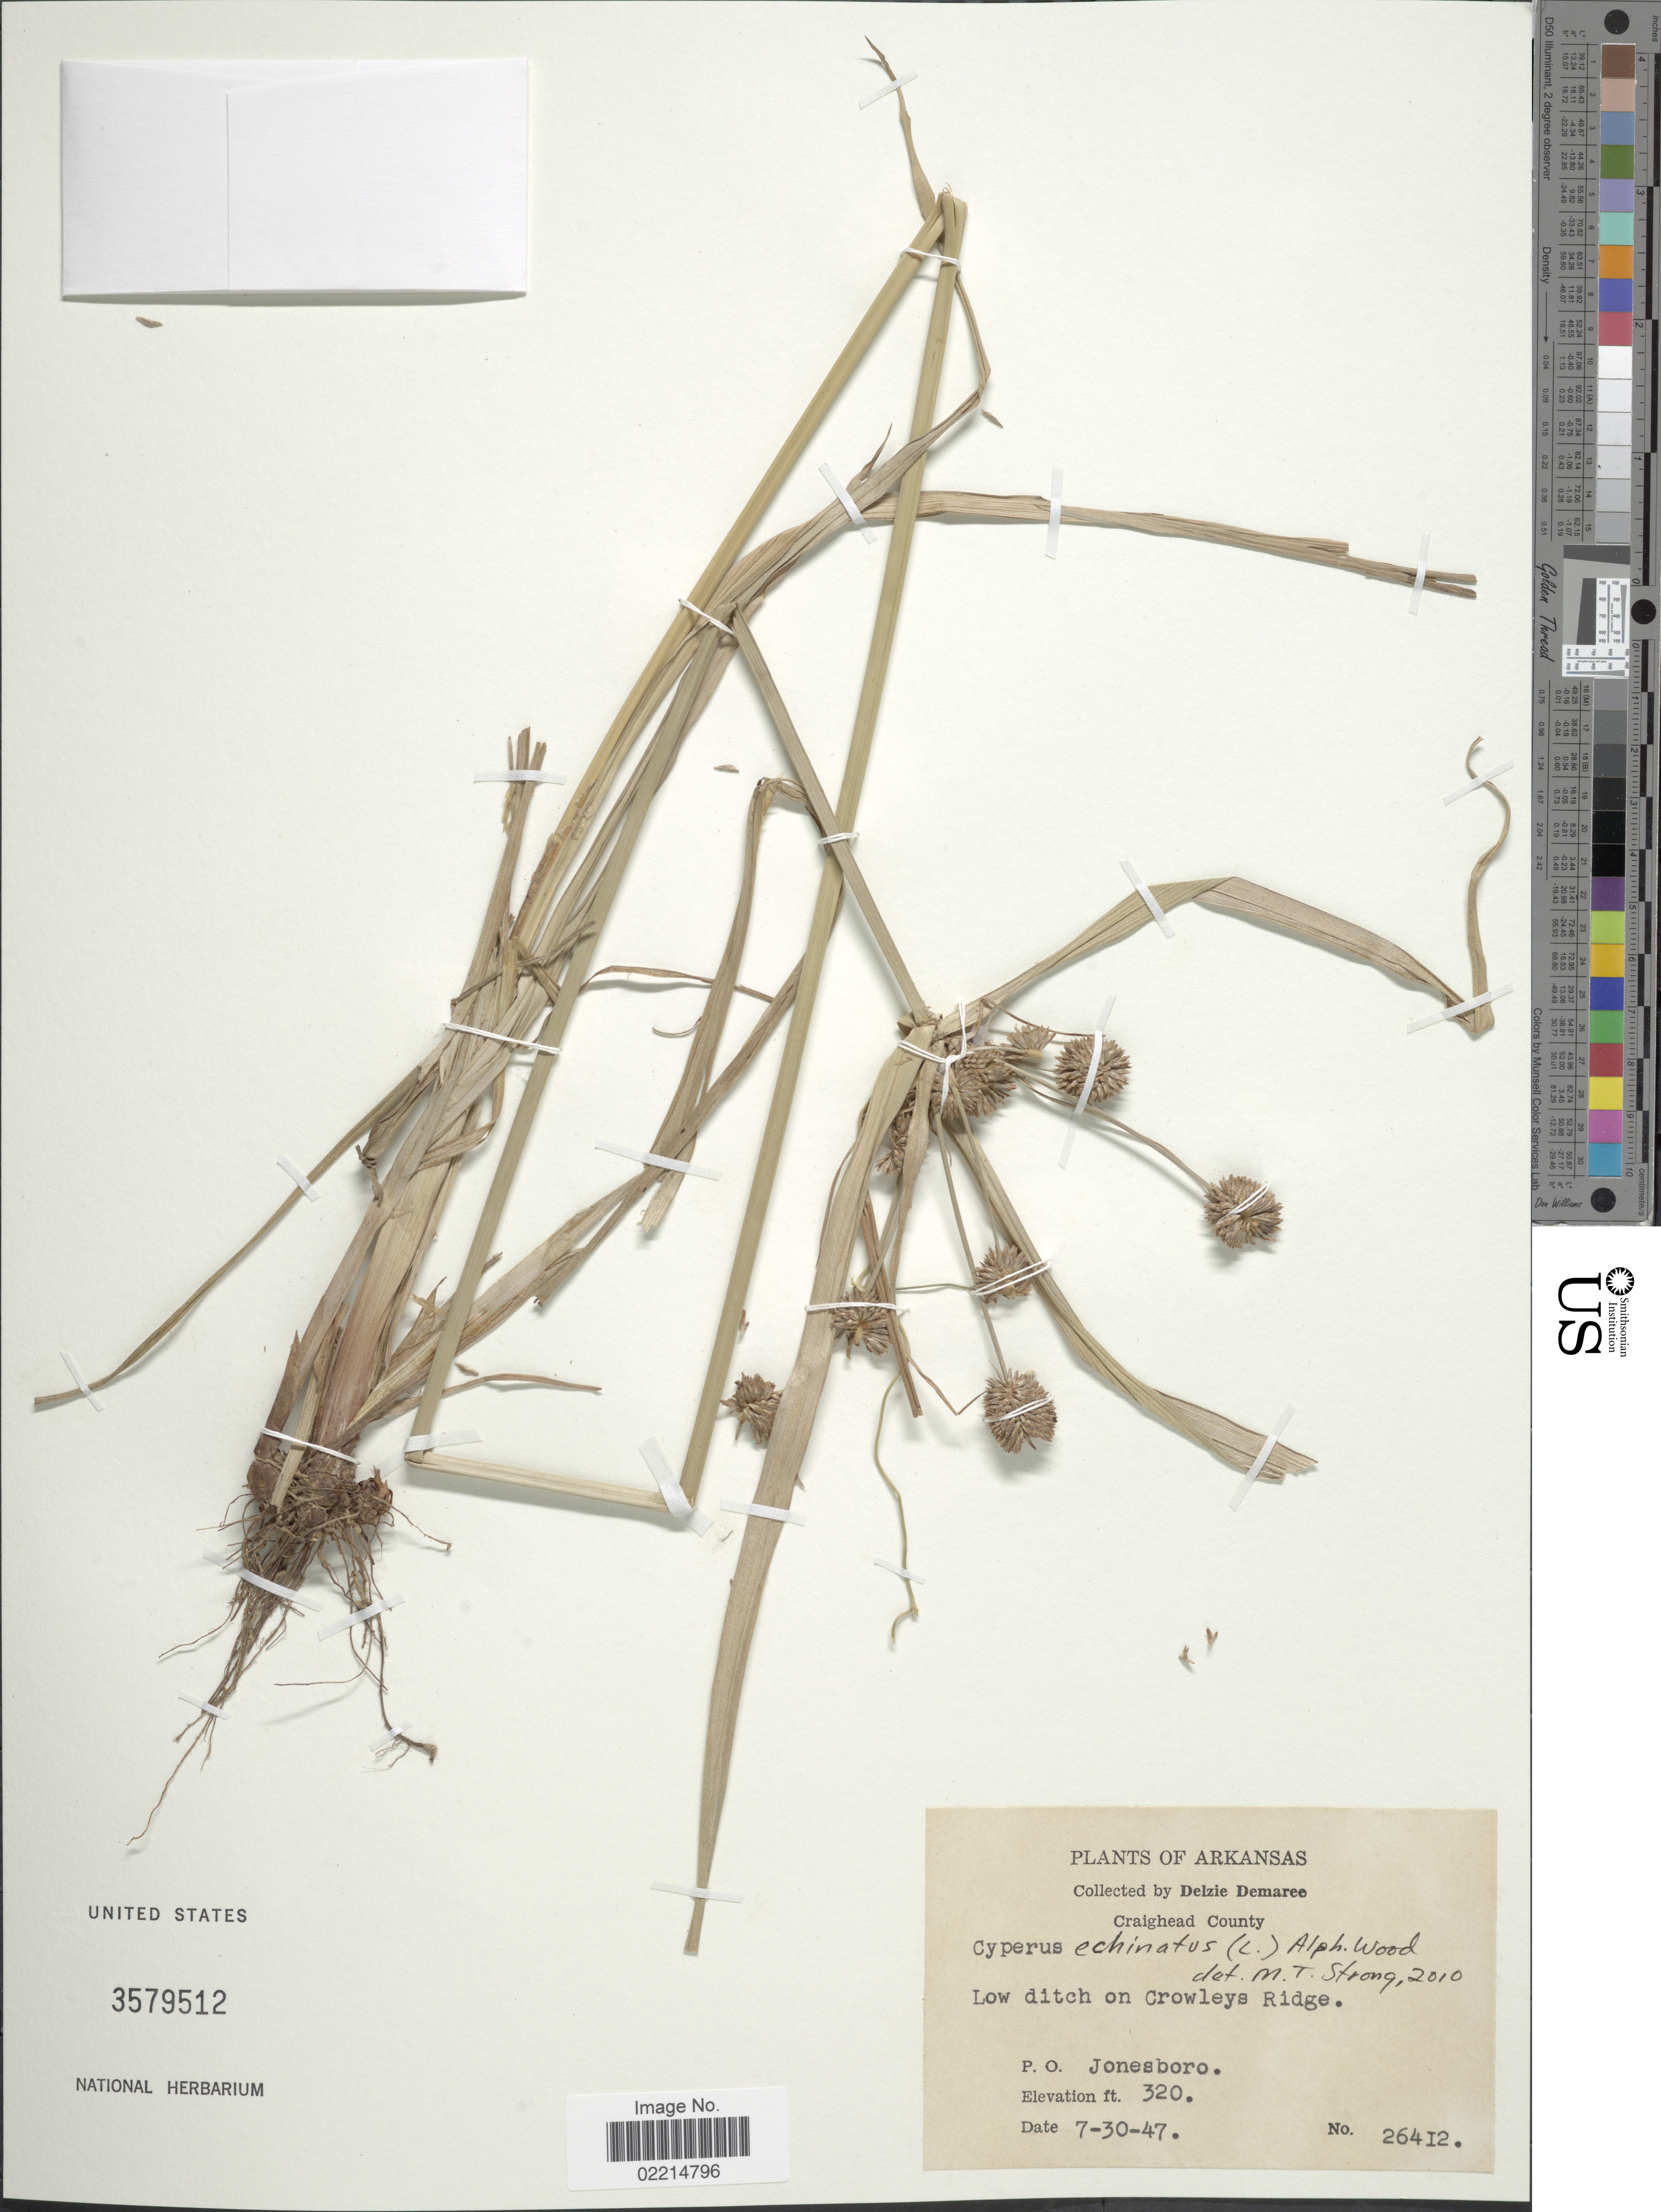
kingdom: Plantae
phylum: Tracheophyta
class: Liliopsida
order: Poales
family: Cyperaceae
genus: Cyperus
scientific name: Cyperus echinatus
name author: (L.) Alph. Wood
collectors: D. Demaree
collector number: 26412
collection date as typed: Transcribed d/m/y: 30/7/47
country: United States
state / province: Arkansas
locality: Craighead County. Low ditch on Crowleys Ridge. P.O. Jonesboro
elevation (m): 98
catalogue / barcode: US 3579512